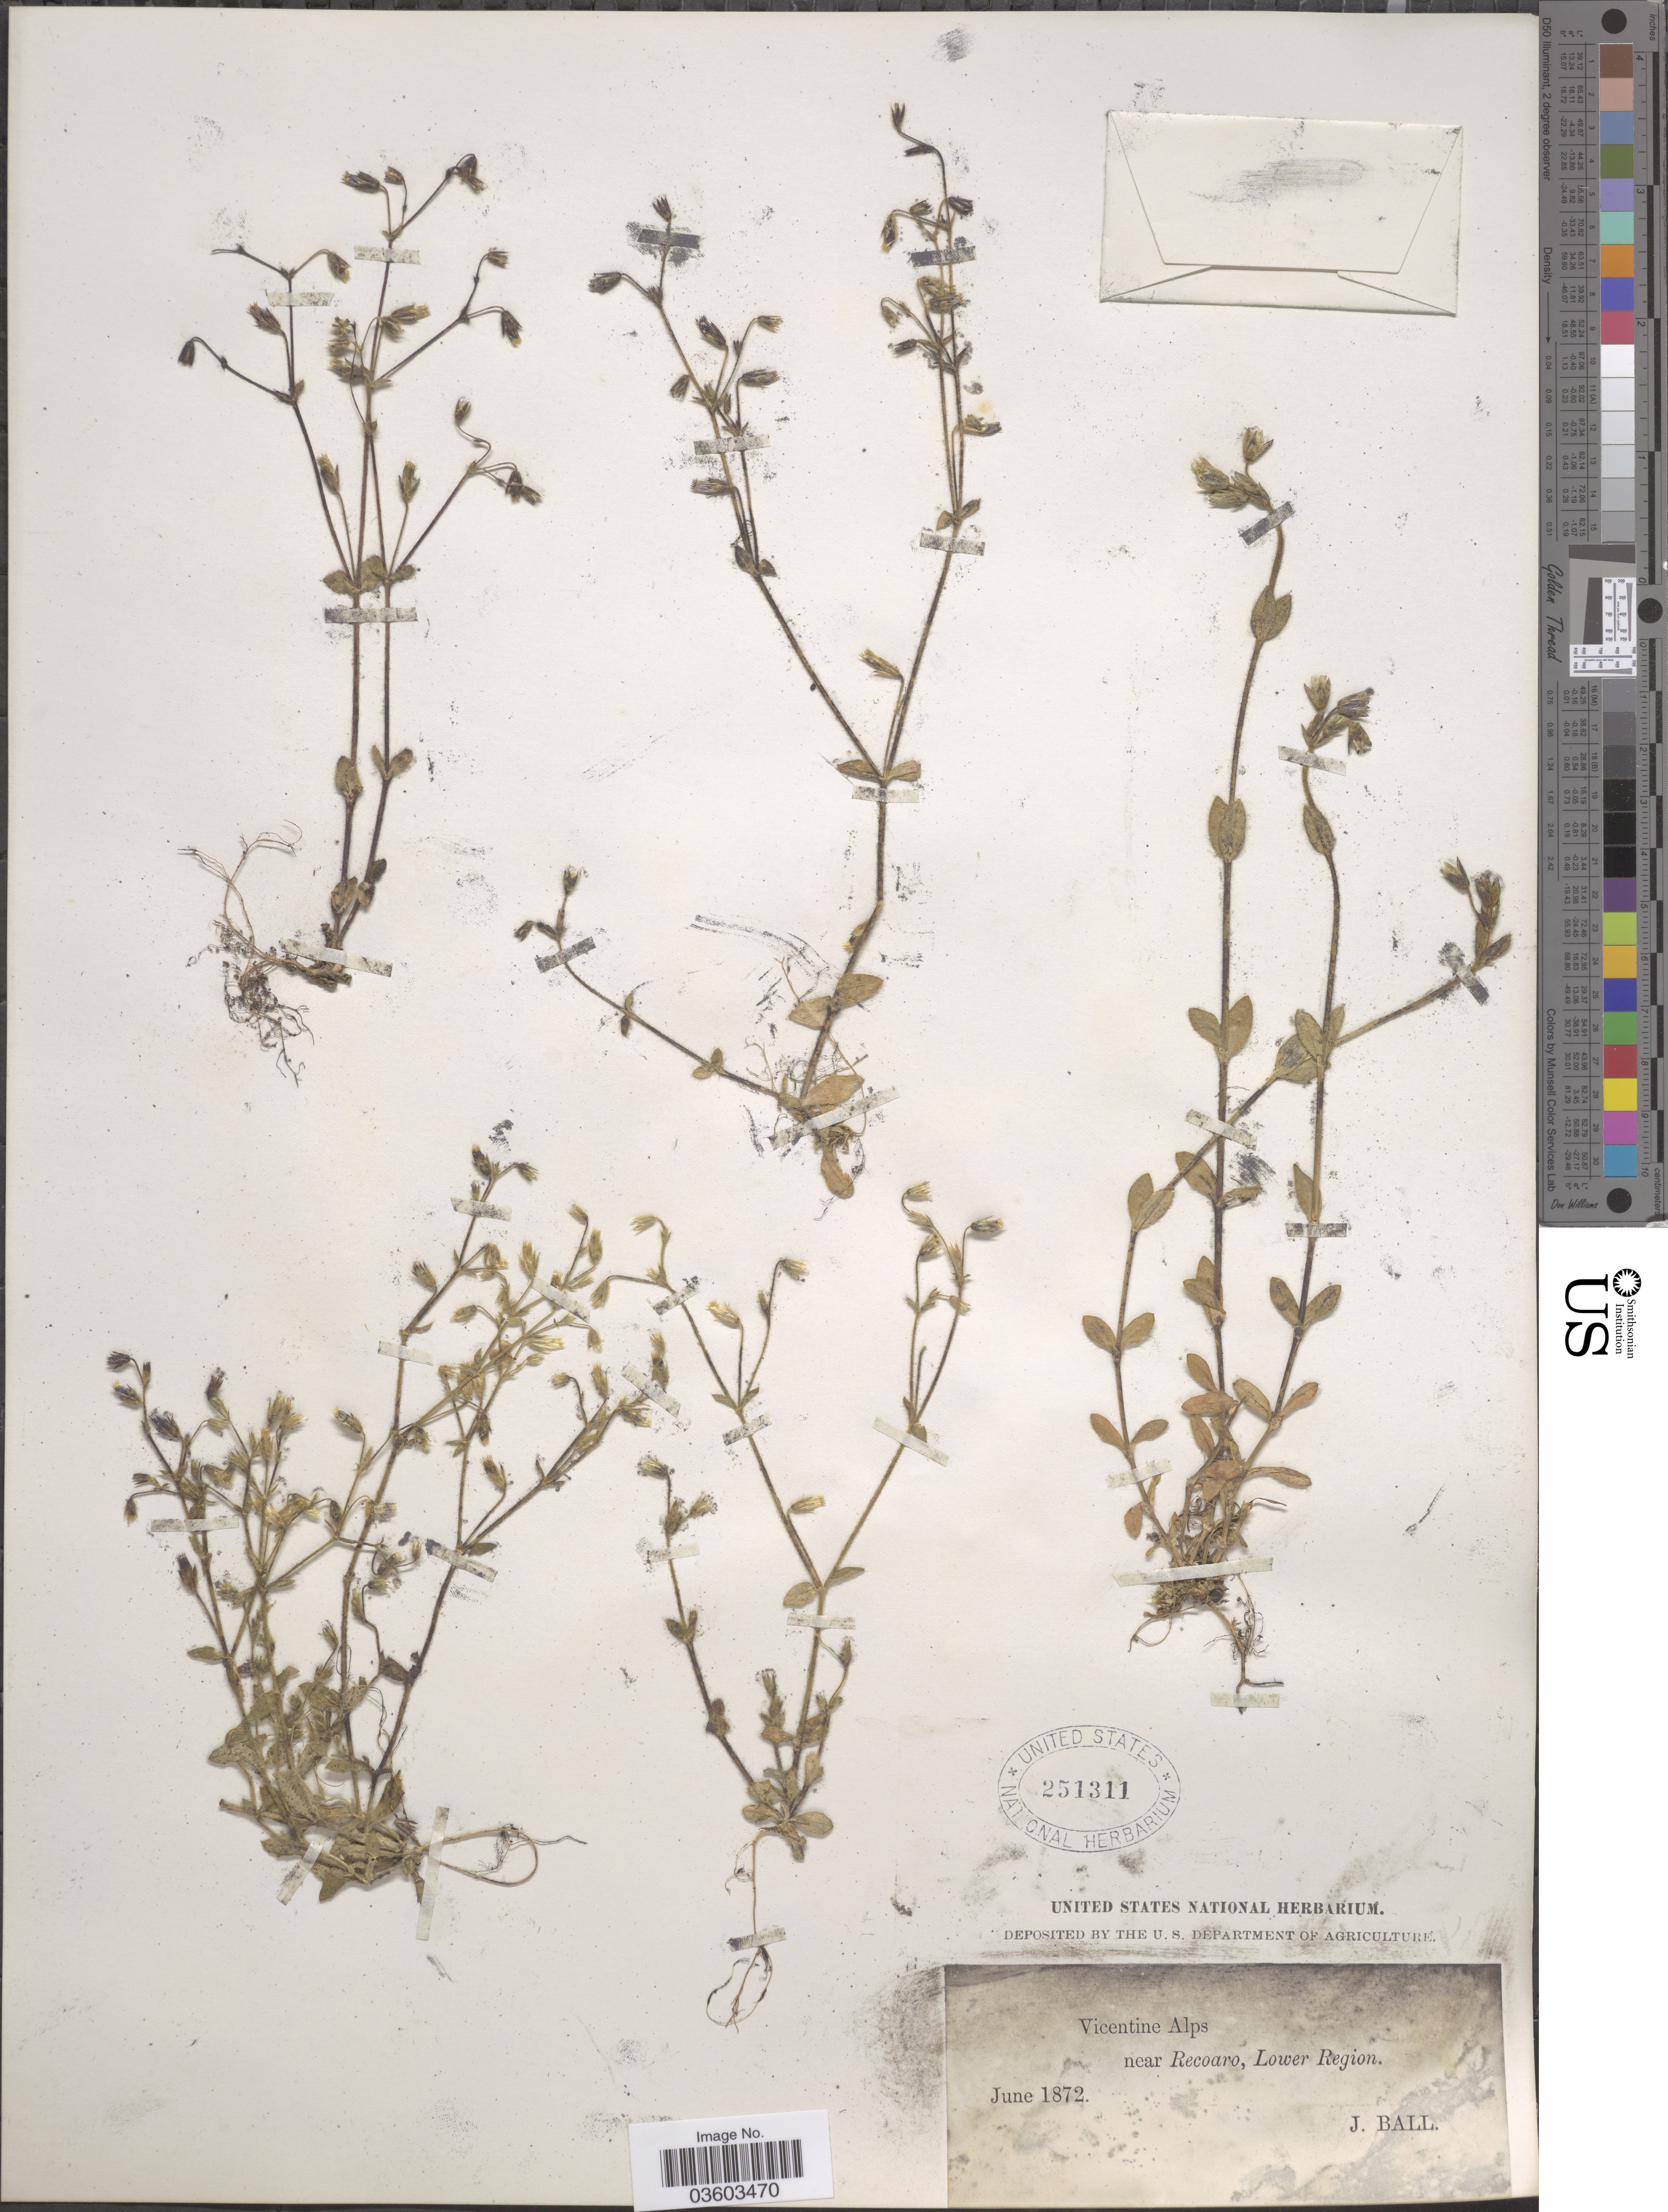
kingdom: Plantae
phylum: Tracheophyta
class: Magnoliopsida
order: Caryophyllales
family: Caryophyllaceae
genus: Cerastium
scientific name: Cerastium sp.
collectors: J. Ball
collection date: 1872-06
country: Italy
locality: Vicentine Alps, near Recoaro, Lower Region.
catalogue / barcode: US 251311